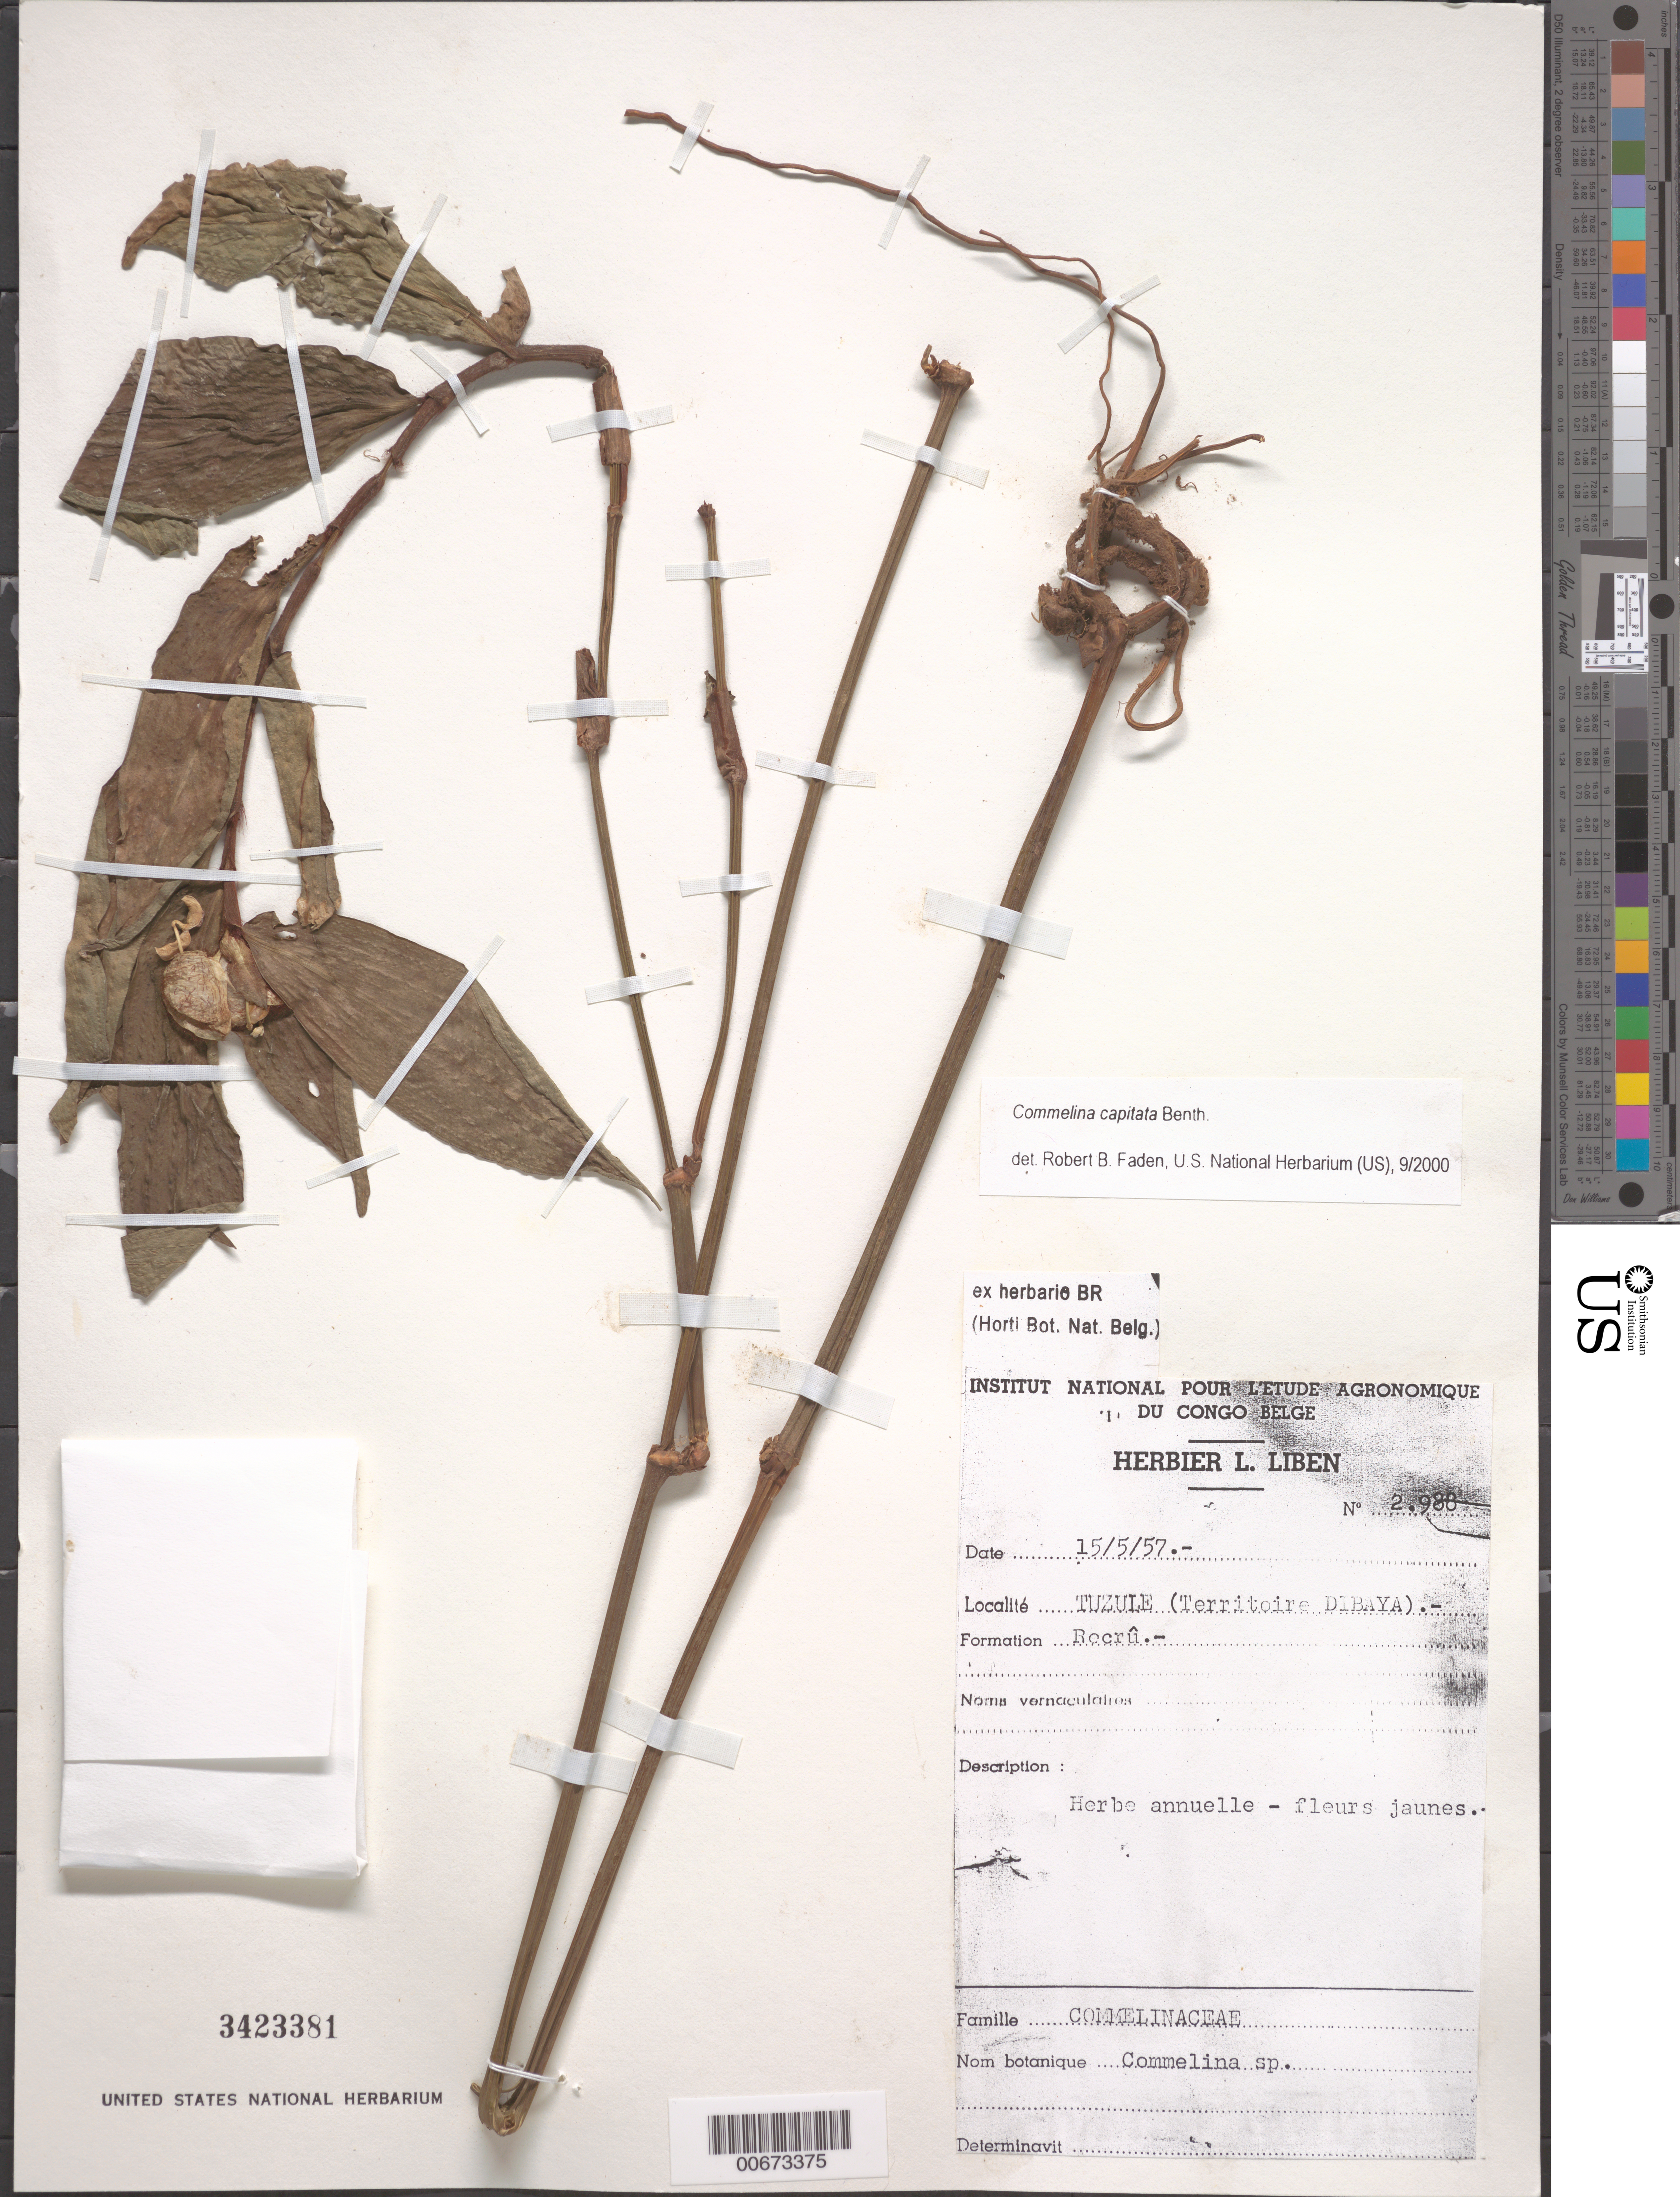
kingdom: Plantae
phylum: Tracheophyta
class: Liliopsida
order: Commelinales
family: Commelinaceae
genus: Commelina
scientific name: Commelina capitata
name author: Benth.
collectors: L. Liben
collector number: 2988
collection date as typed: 15 May 1957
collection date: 1957-05-15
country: Congo, Democratic Republic of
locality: Tuzule, Dibaya.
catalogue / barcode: US 3423381